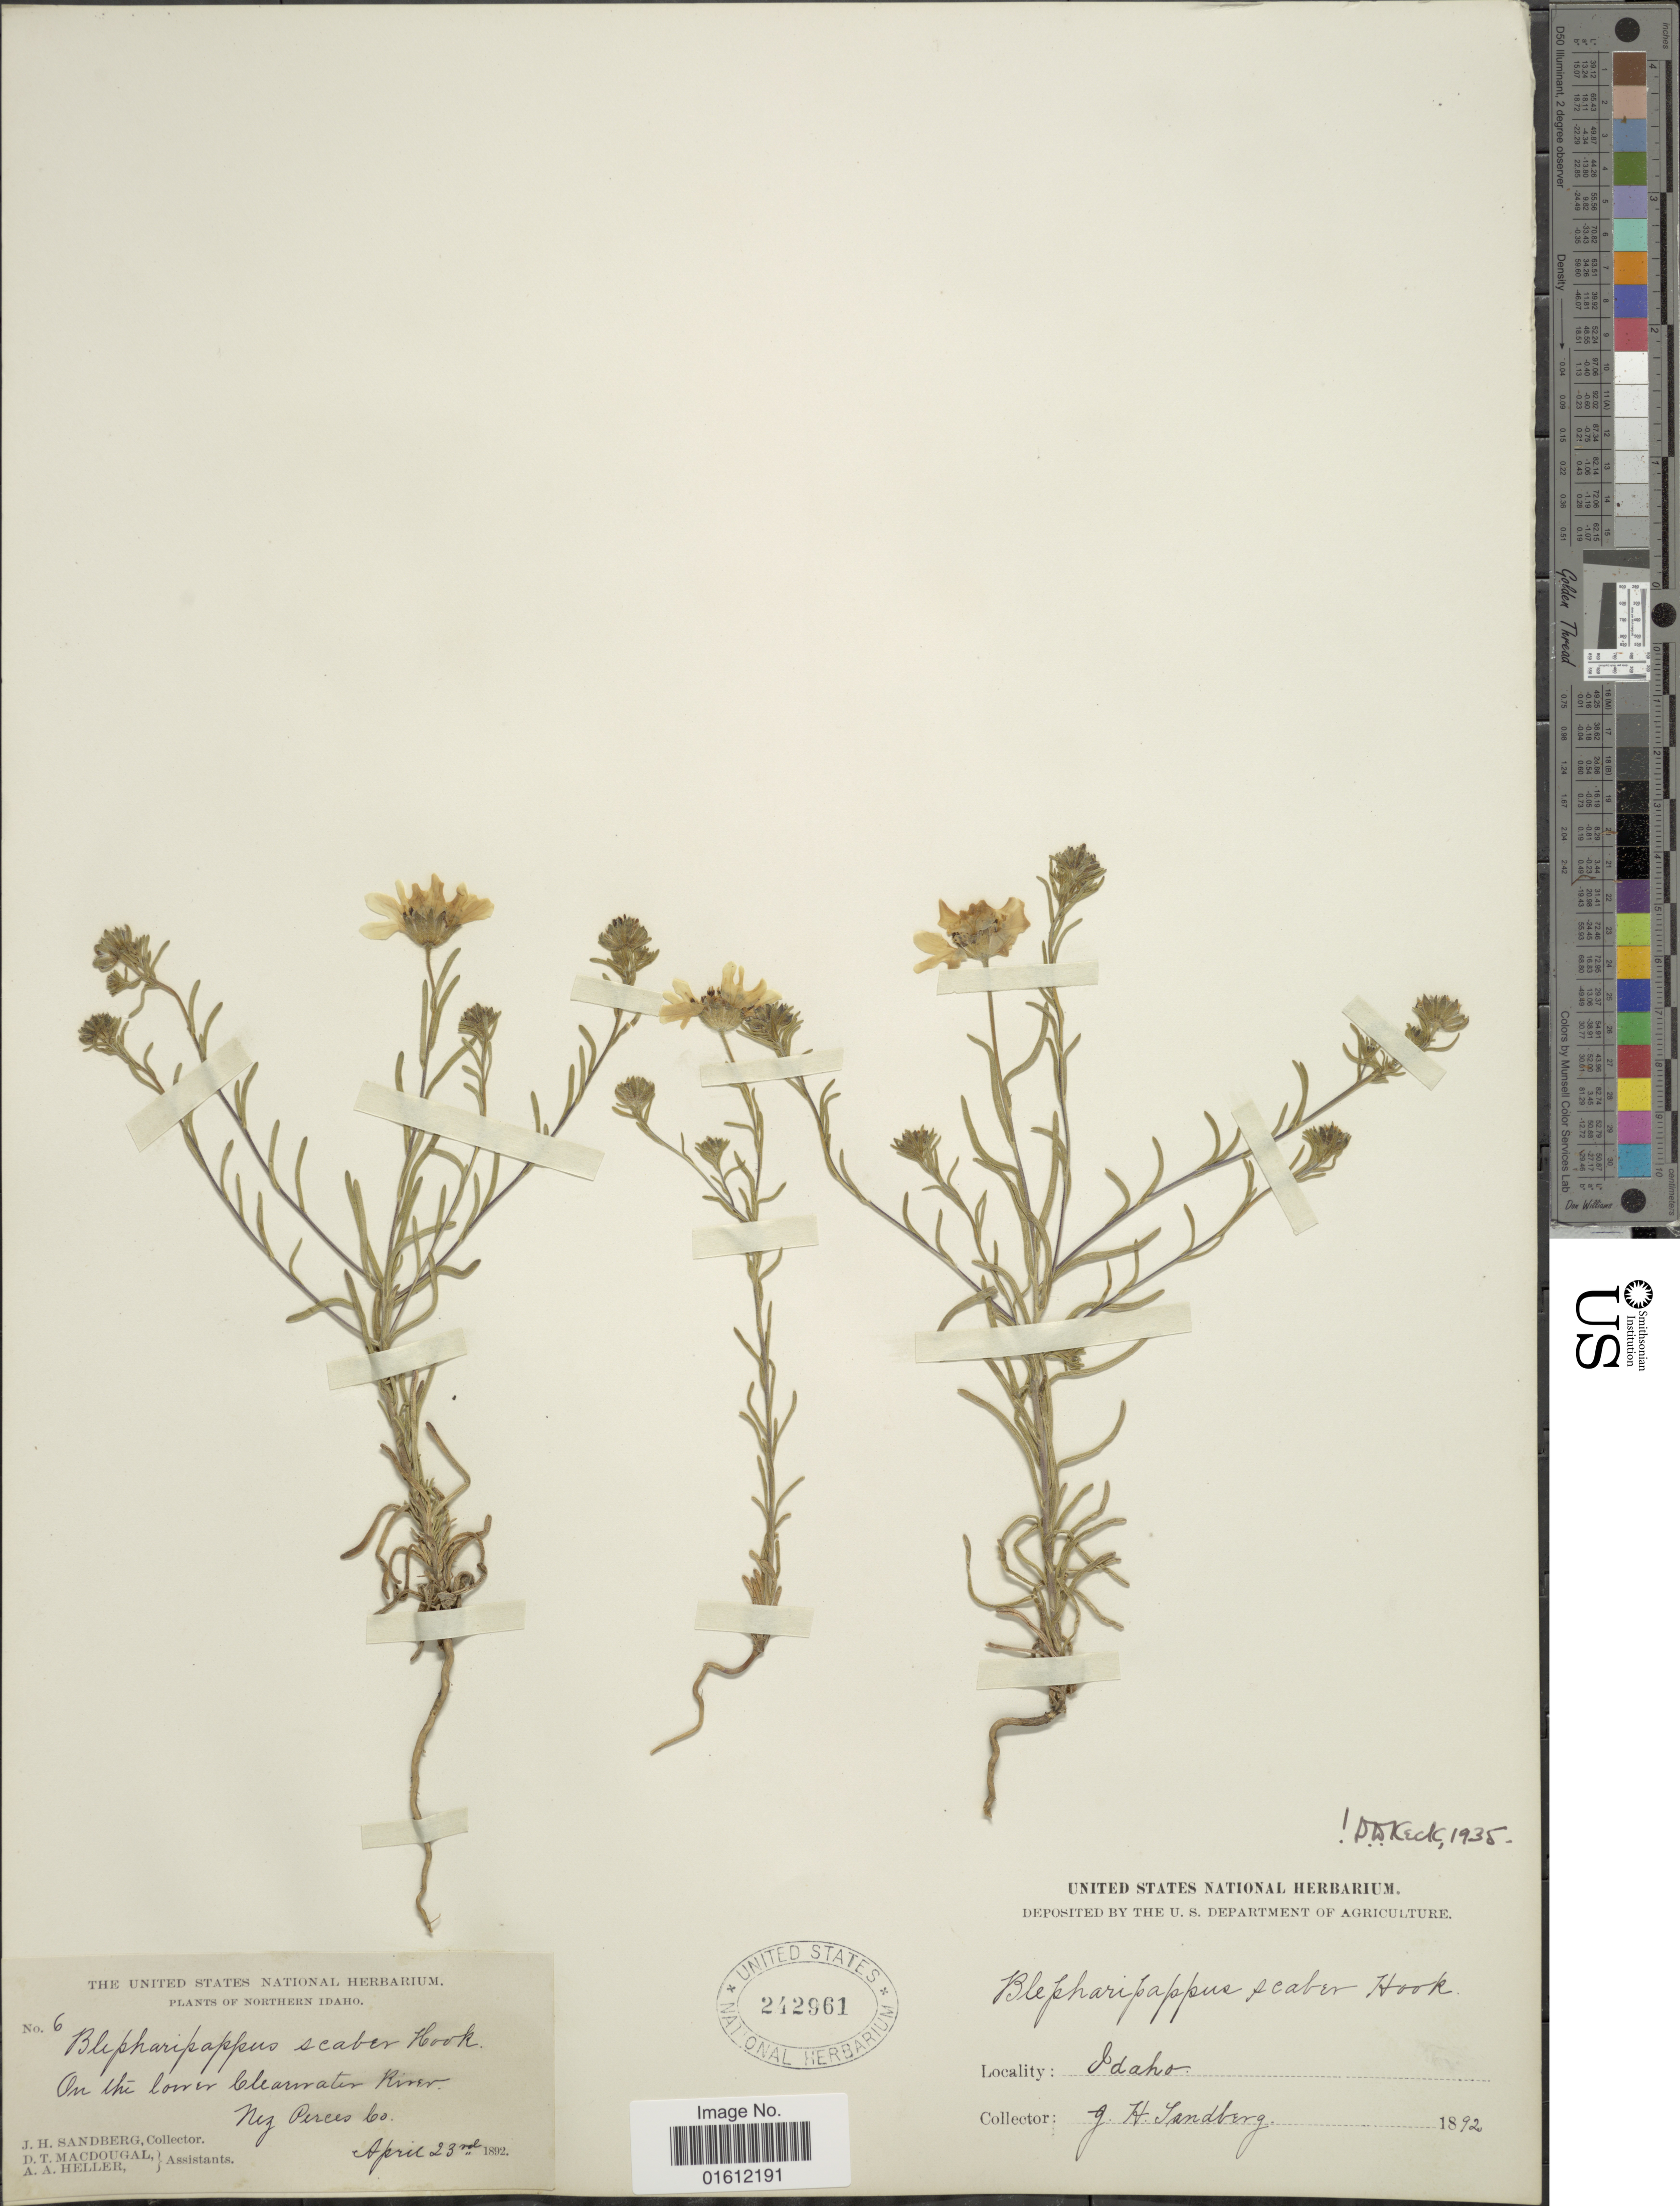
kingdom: Plantae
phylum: Tracheophyta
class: Magnoliopsida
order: Asterales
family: Asteraceae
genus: Blepharipappus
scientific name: Blepharipappus scaber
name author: Hook.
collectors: J. H. Sandberg, D. T. MacDougal & A. A. Heller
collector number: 6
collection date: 1892-04-23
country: United States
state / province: Idaho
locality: Northern Idaho, On the lower Cleawater River, Nez Perces Co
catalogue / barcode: US 242961